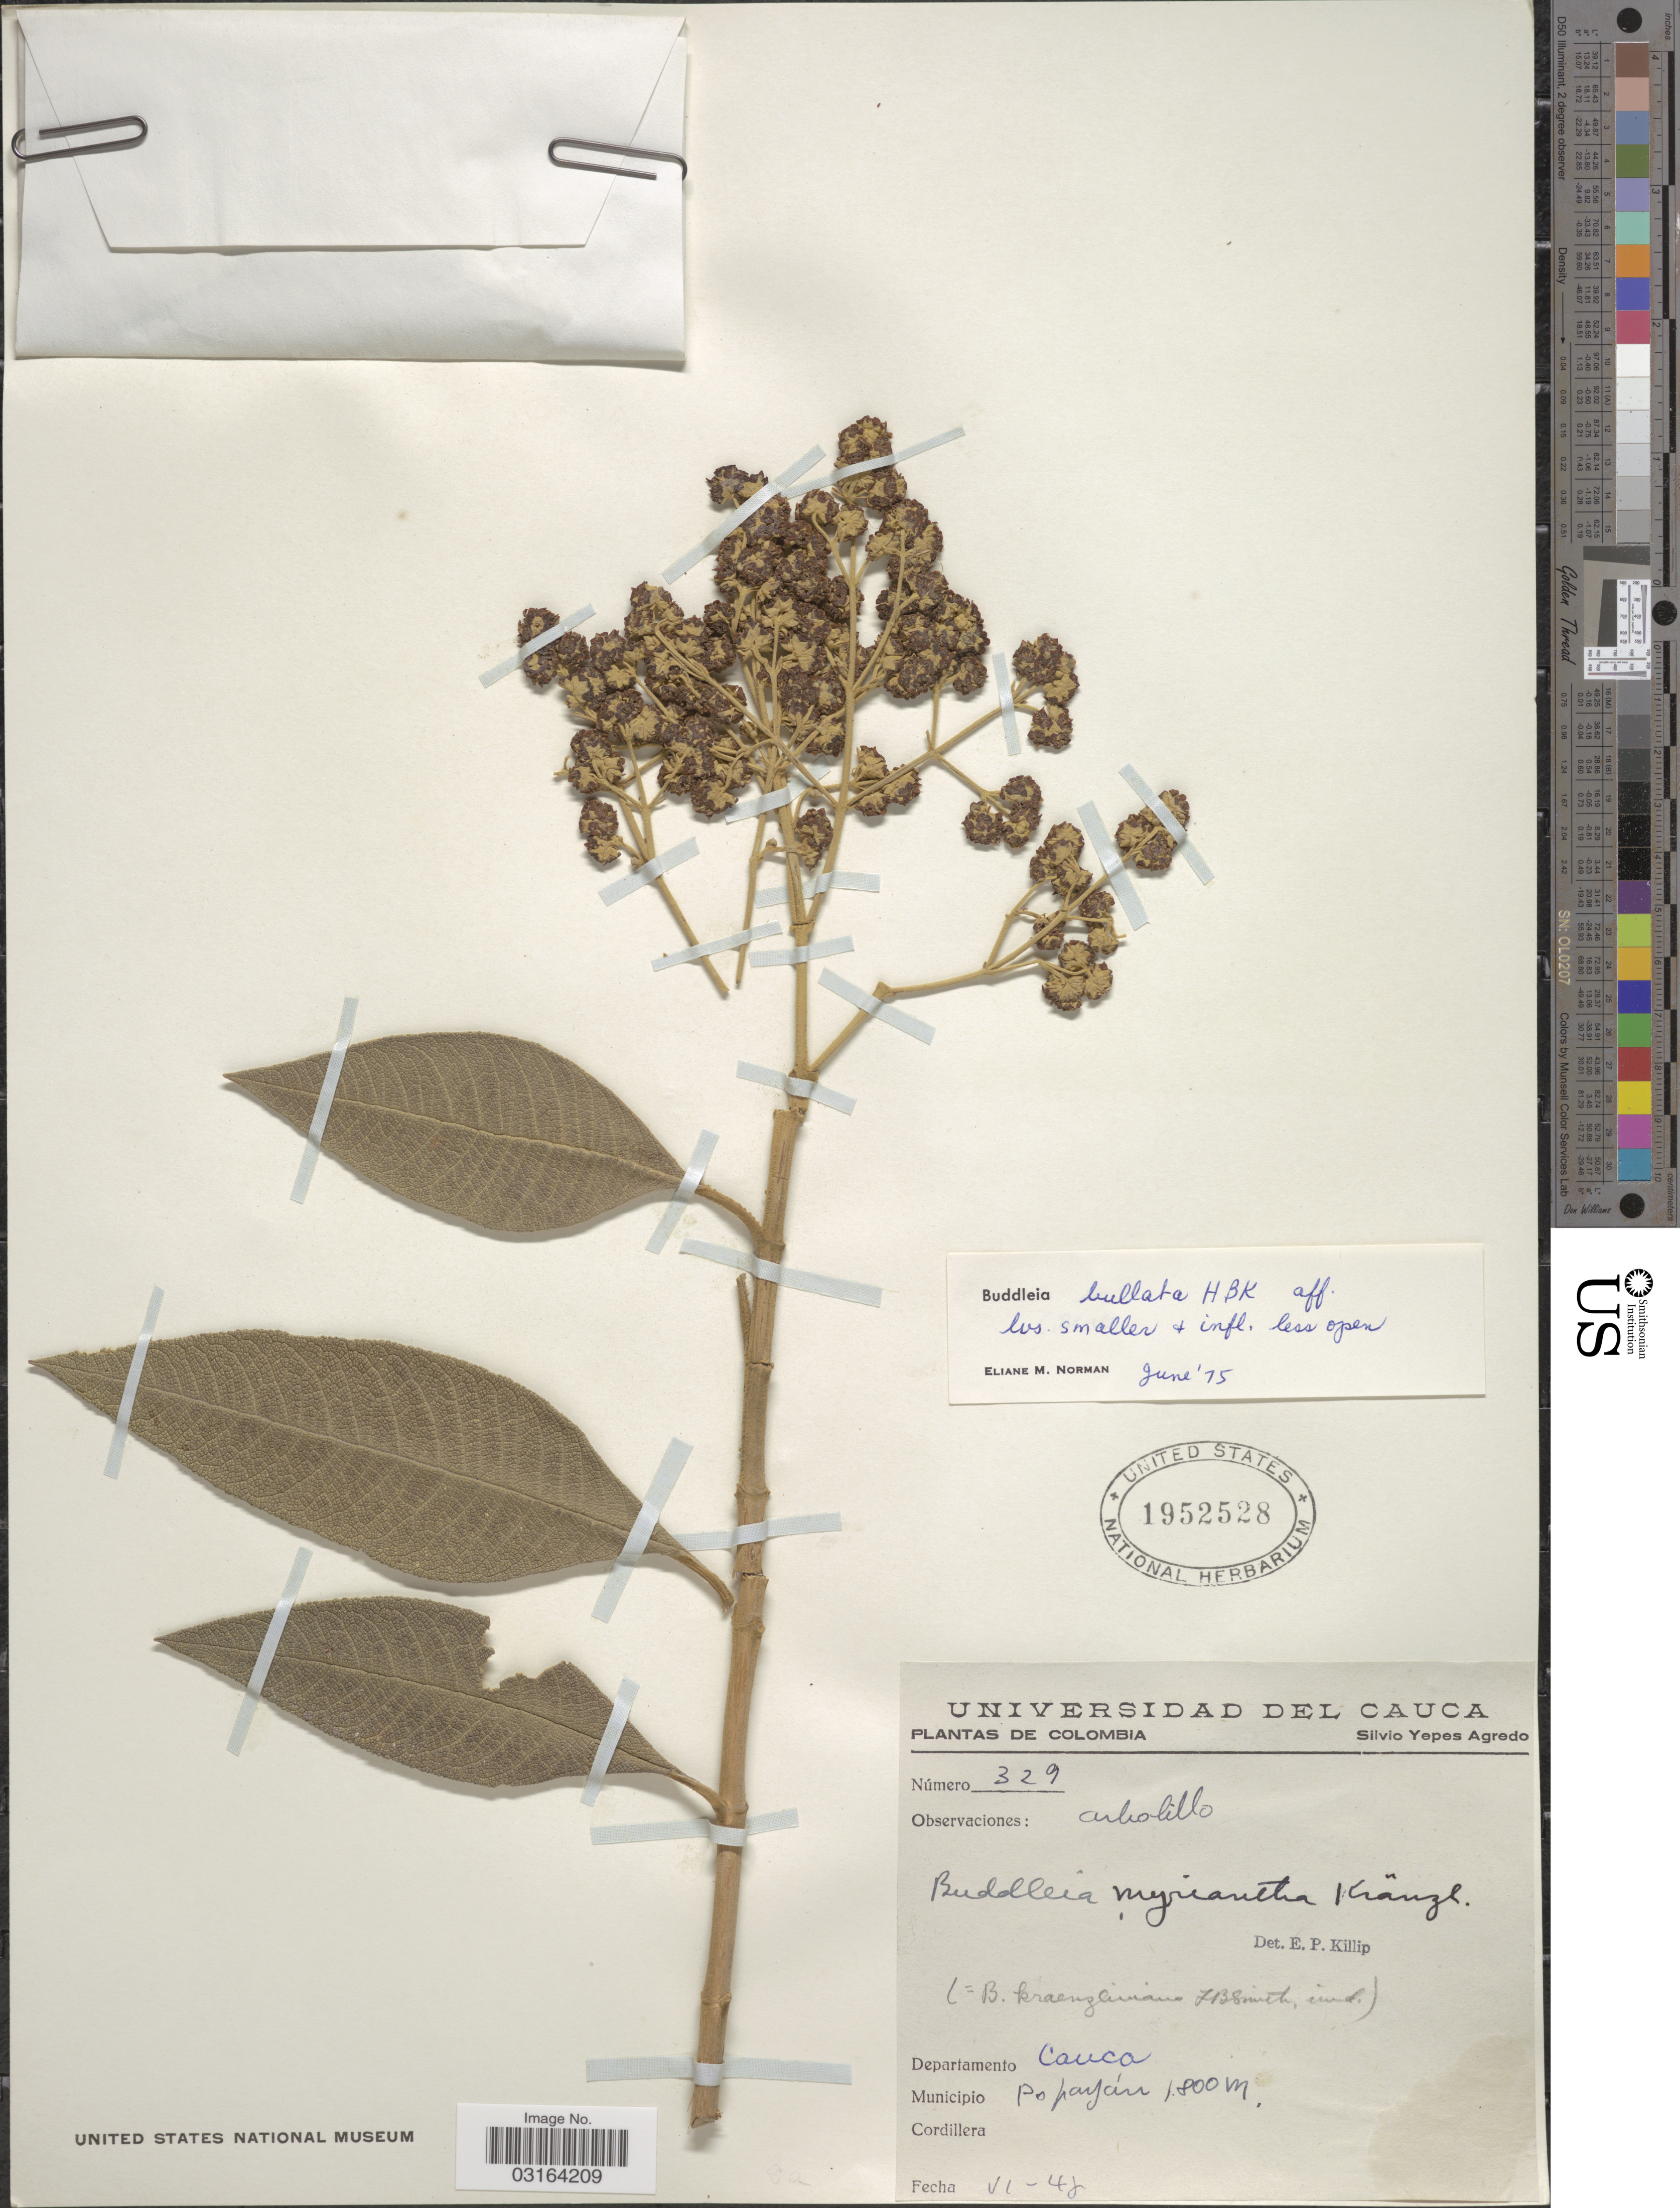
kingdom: Plantae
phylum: Tracheophyta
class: Magnoliopsida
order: Lamiales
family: Scrophulariaceae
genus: Buddleja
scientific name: Buddleja bullata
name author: Kunth in Humb. & et al.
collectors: S. Yepes-Agredo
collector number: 329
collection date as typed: Transcribed d/m/y: /6/48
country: Colombia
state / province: Cauca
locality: Departamento Cauca, Municipio Popayán.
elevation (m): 1800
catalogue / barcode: US 1952528